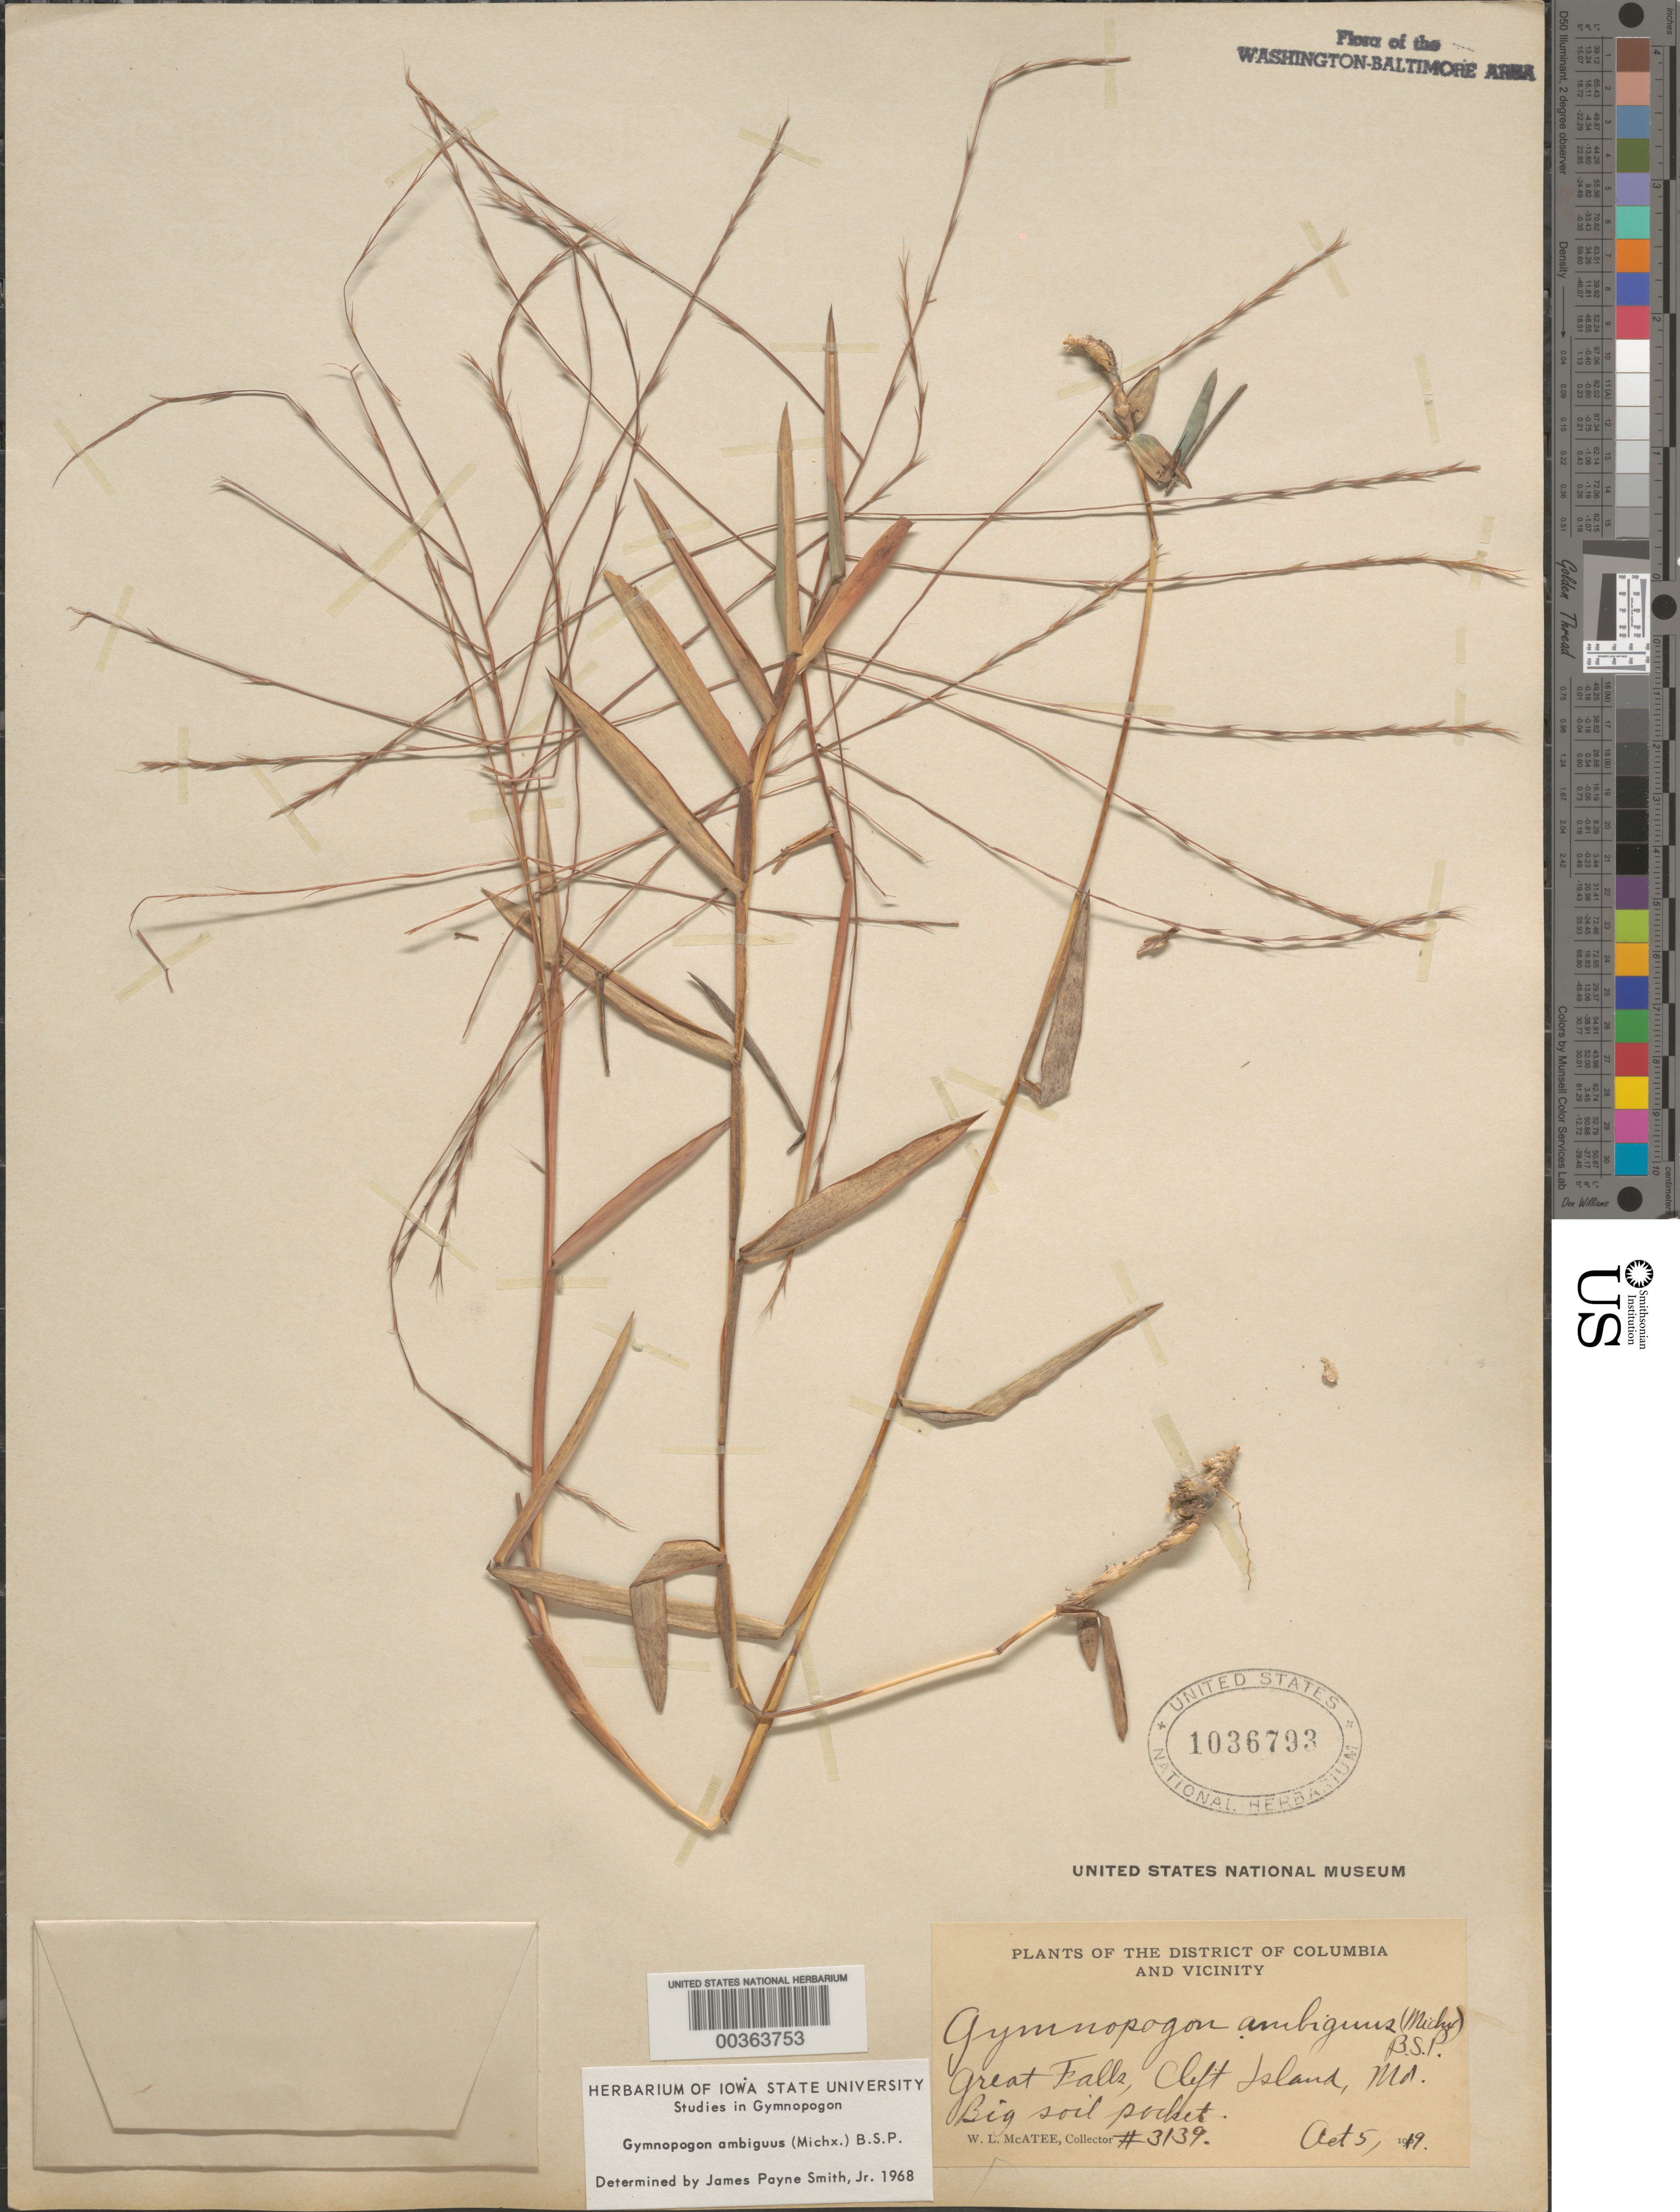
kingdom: Plantae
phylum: Tracheophyta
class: Liliopsida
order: Poales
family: Poaceae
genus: Gymnopogon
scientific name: Gymnopogon ambiguus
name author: (Michx.) Britton, Stearns & Poggenb.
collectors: W. McAtee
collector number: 3139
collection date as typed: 05 Oct 1919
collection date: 1919-10-05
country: United States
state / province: Maryland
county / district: Montgomery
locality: Great Falls C. & O. Canal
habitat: Big soil pocket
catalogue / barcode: US 1036793